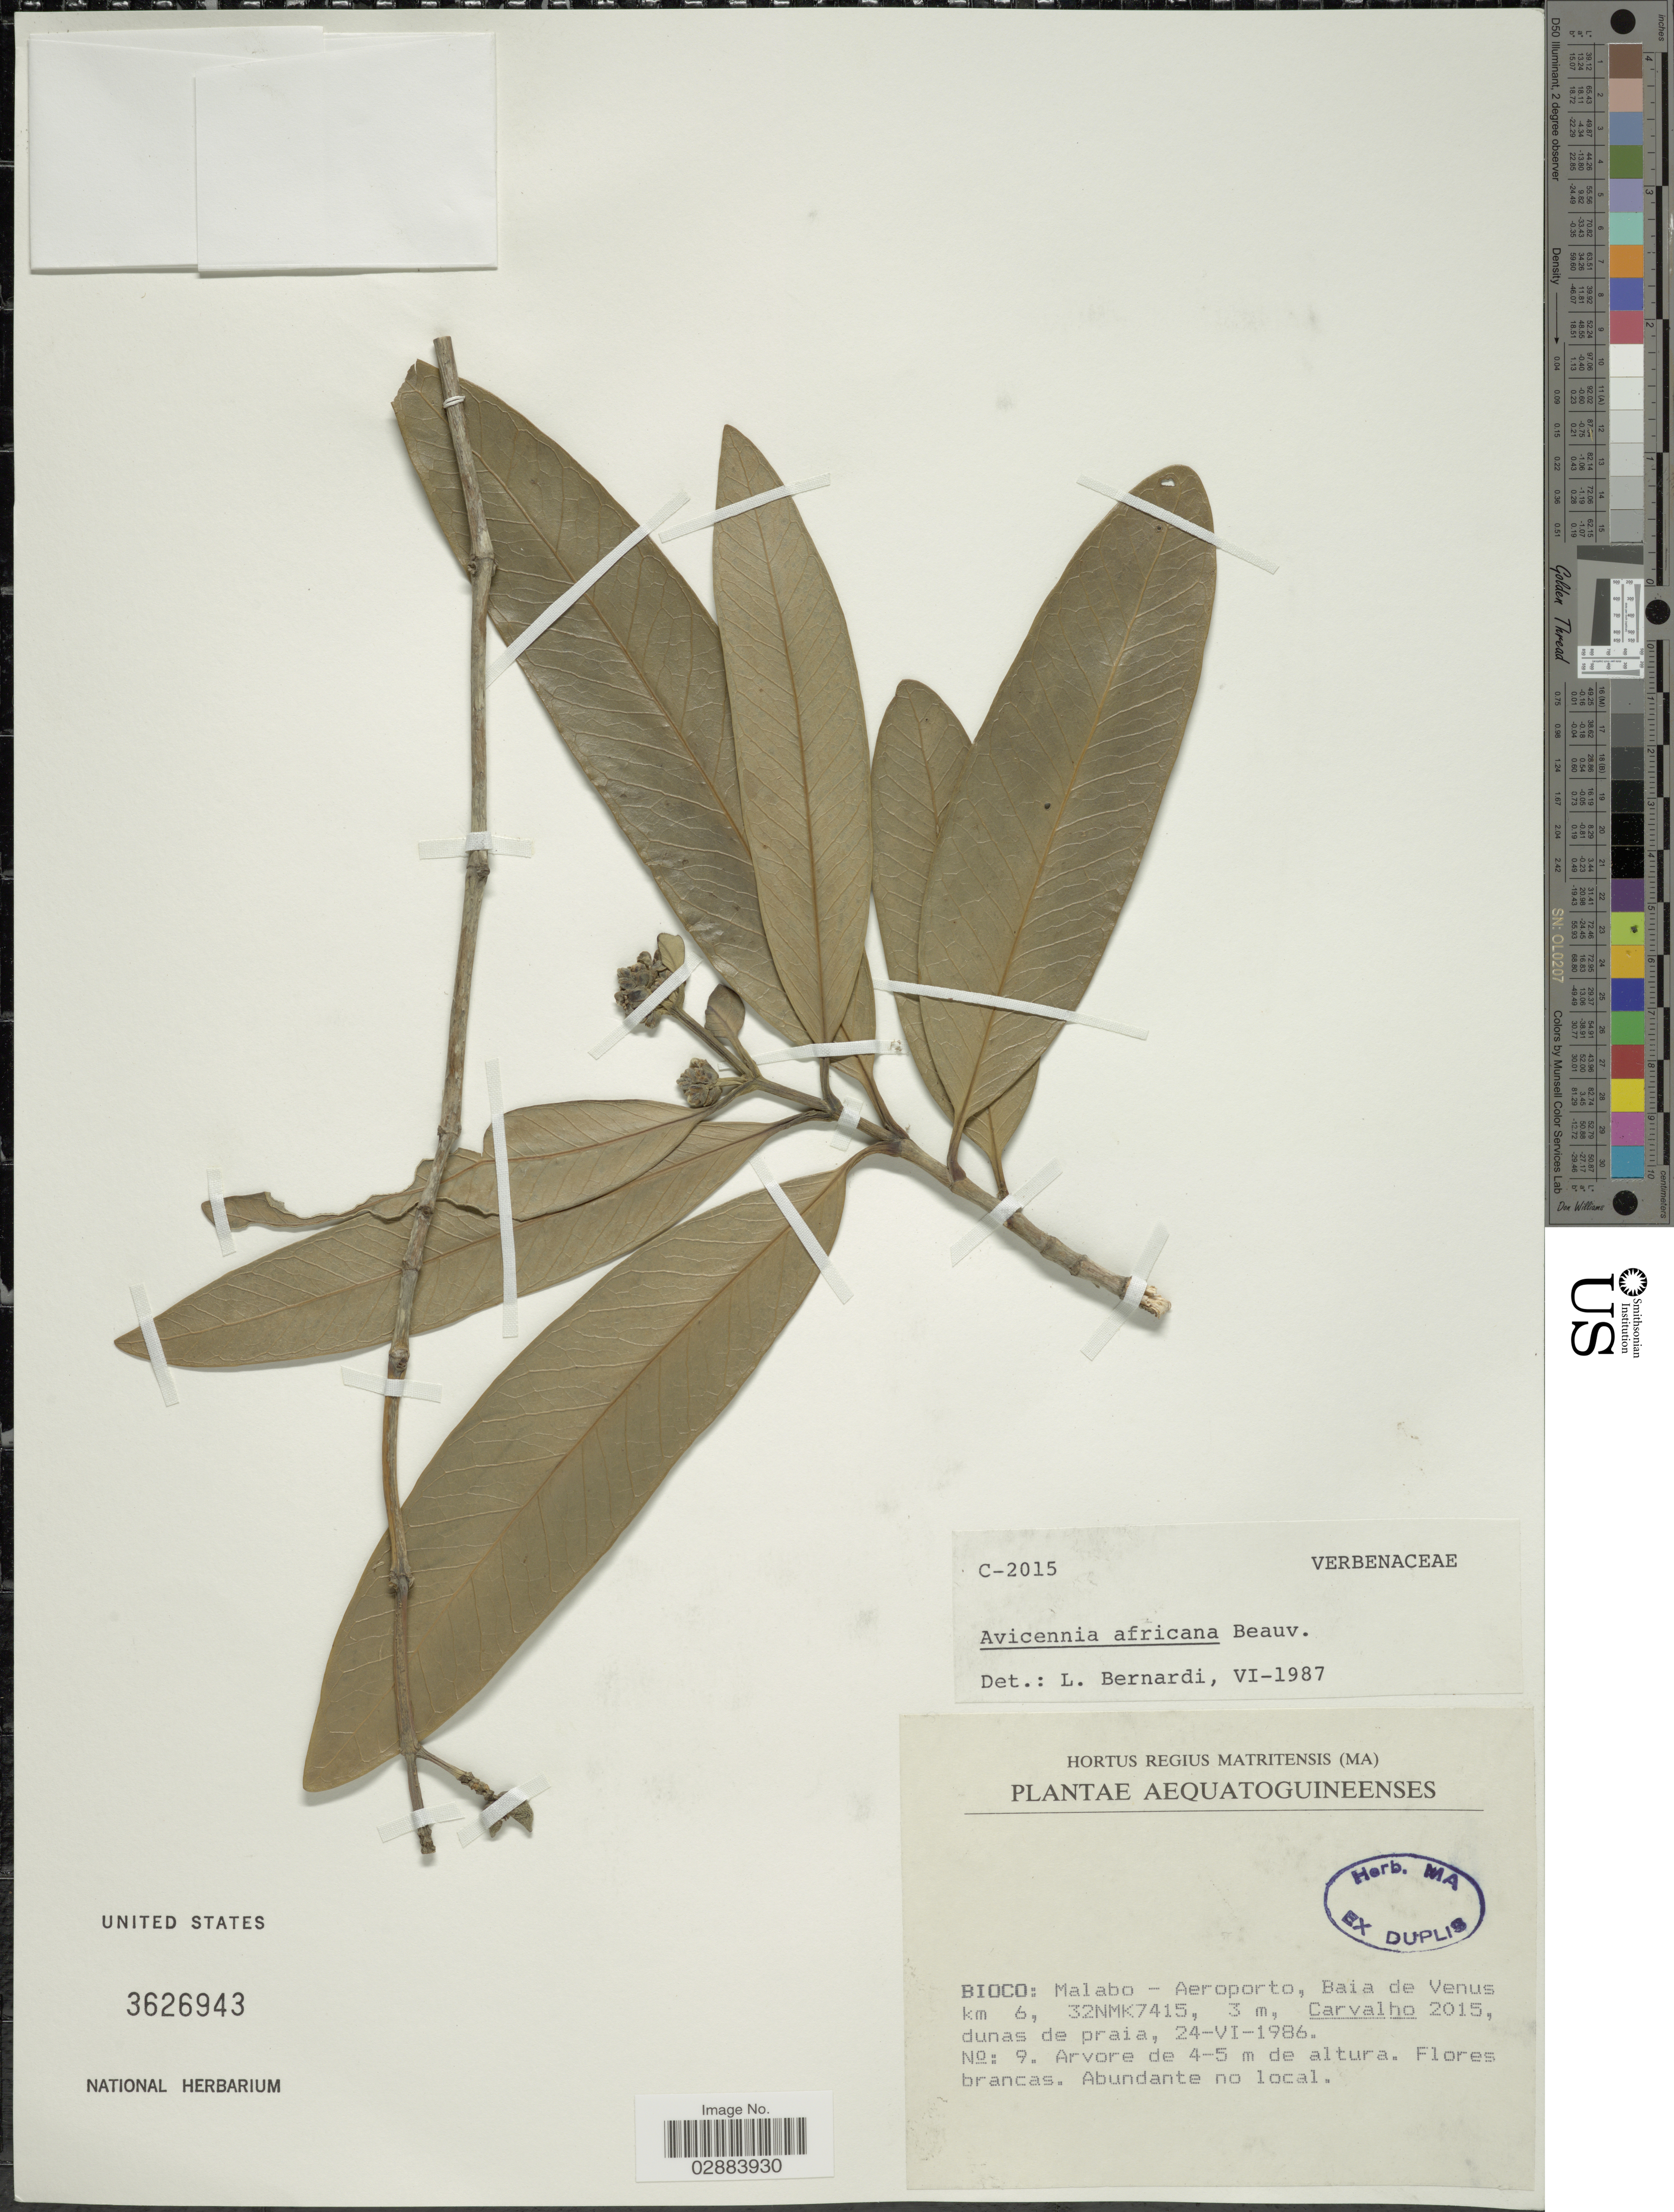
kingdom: Plantae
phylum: Tracheophyta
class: Magnoliopsida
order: Lamiales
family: Acanthaceae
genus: Avicennia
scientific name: Avicennia africana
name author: P. Beauv.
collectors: Carvalho, --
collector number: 2015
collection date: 1986-06-24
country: Equatorial Guinea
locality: Aequatoguineenses. Bioco: Malabo - Aeroporto, Baia de Venus km 6, 32NMK7415.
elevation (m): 3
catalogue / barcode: US 3626943